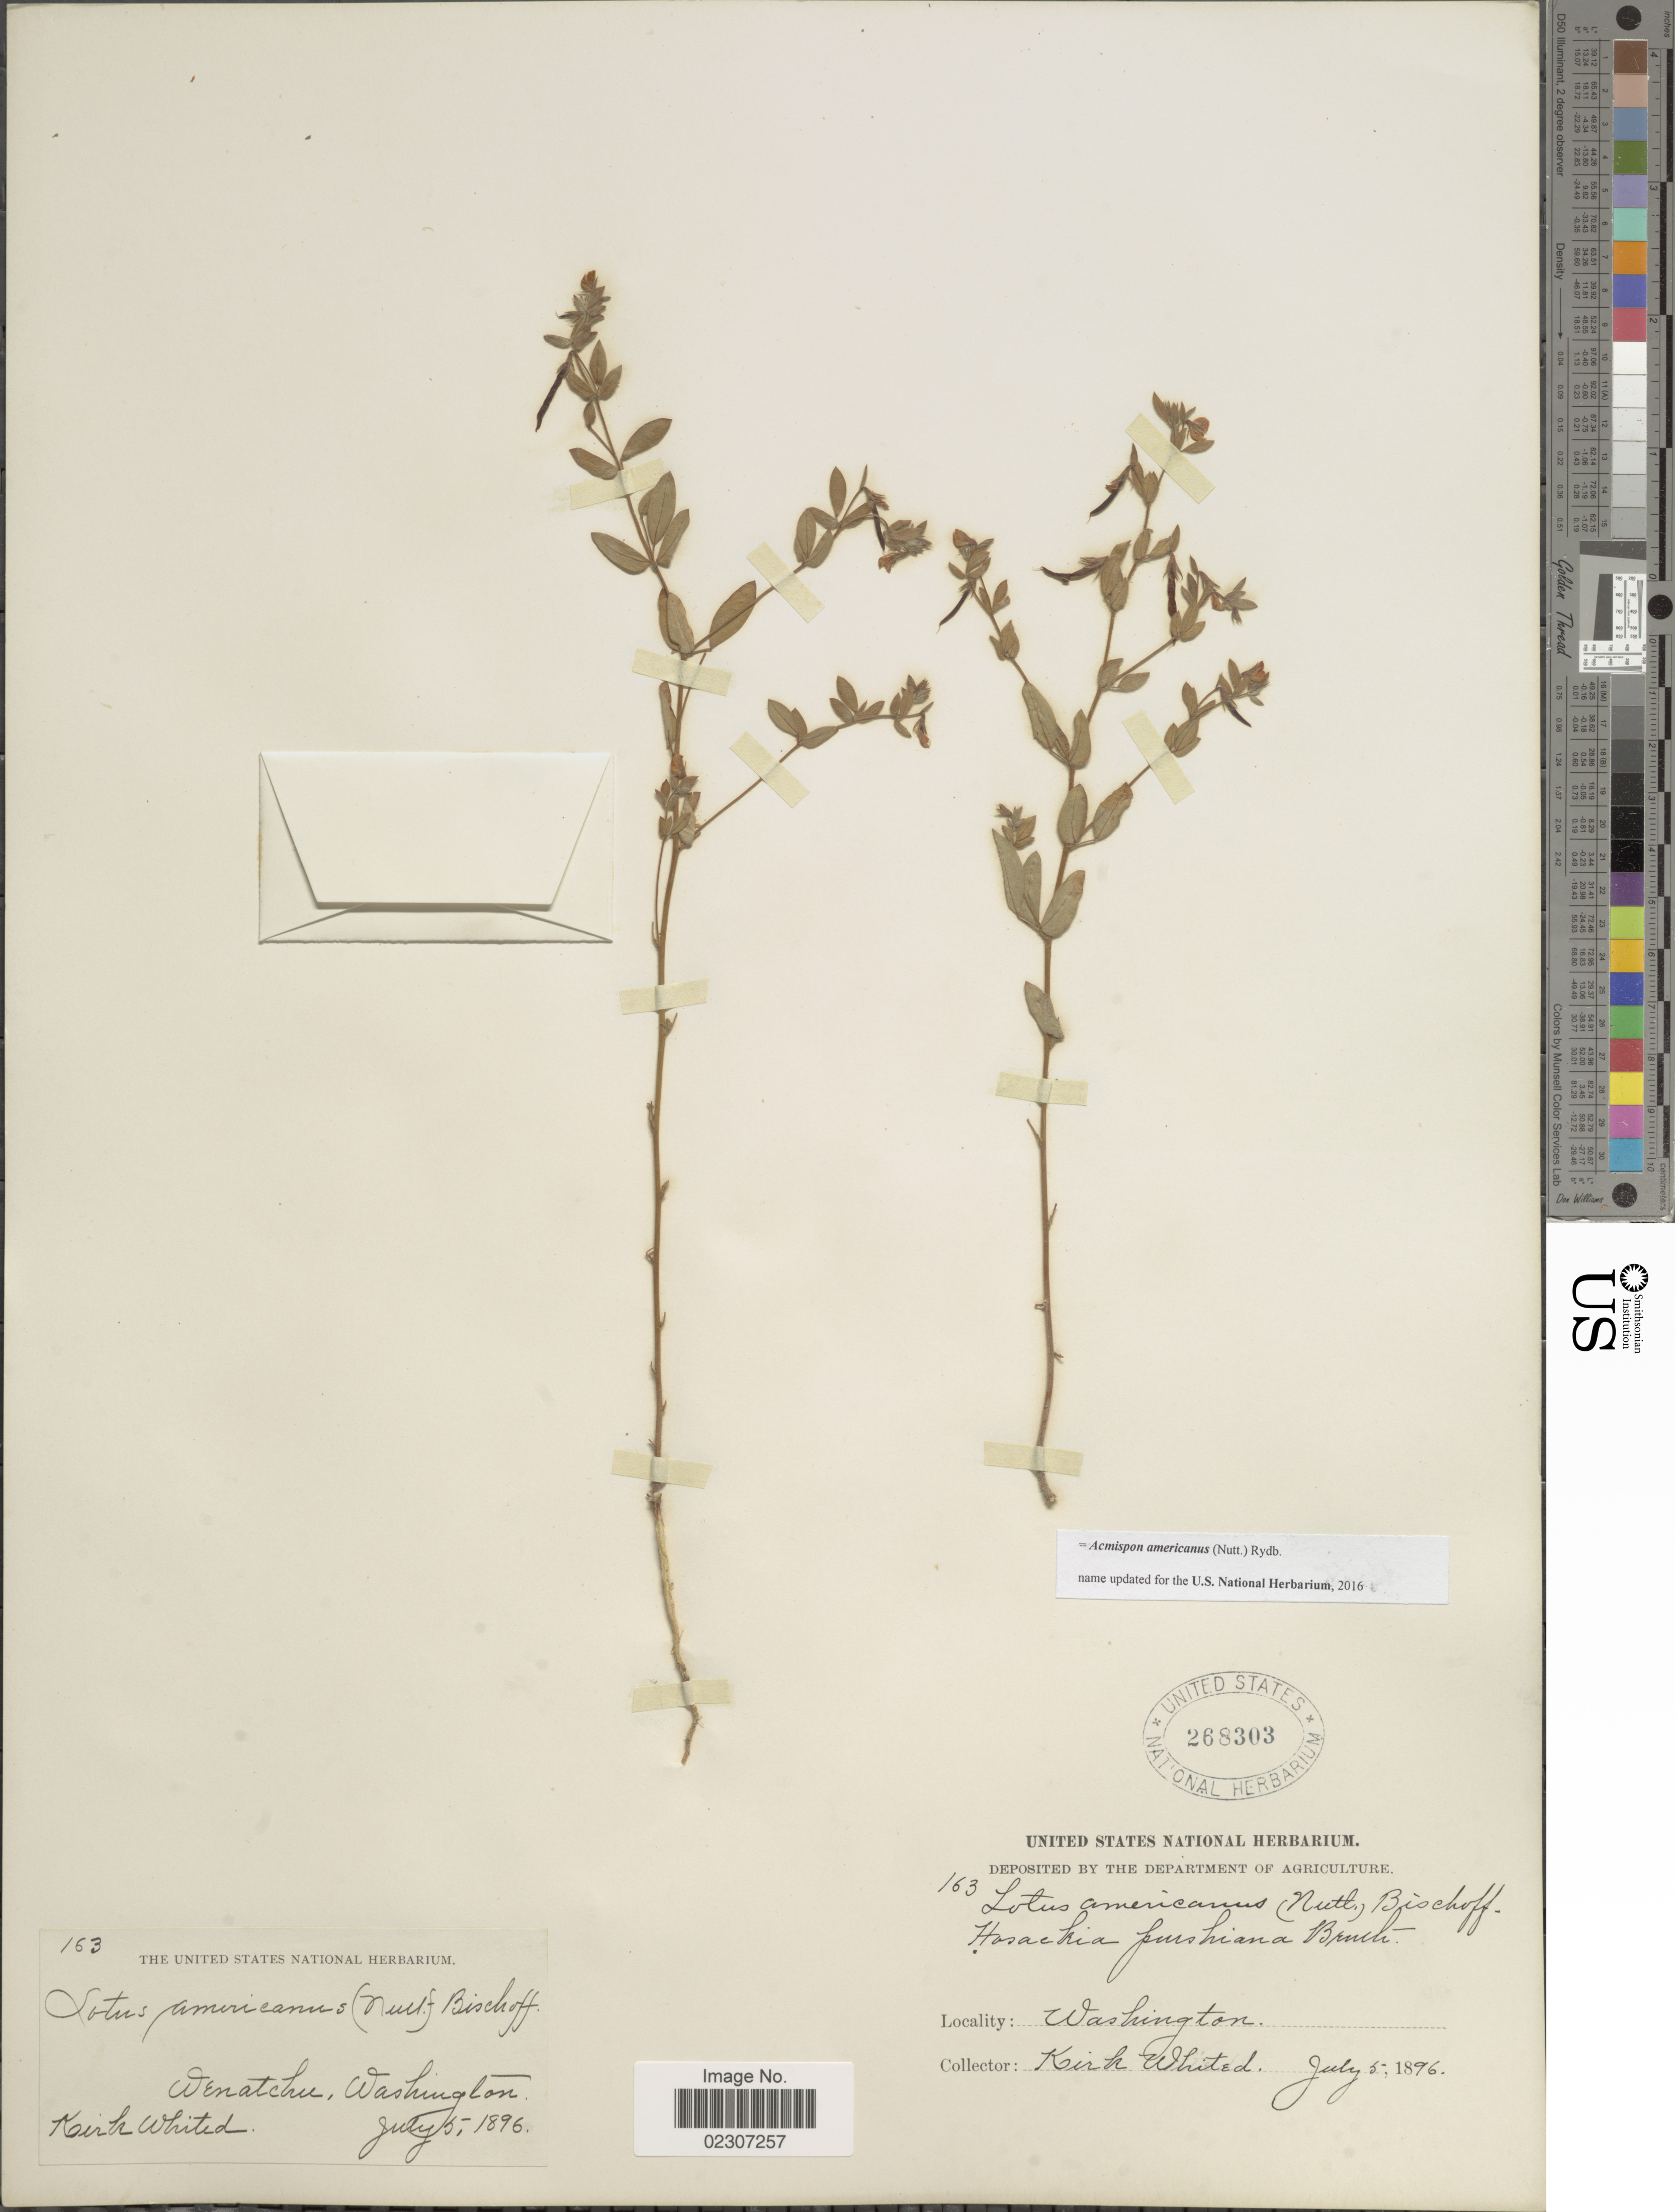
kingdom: Plantae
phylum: Tracheophyta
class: Magnoliopsida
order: Fabales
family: Fabaceae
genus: Acmispon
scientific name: Acmispon americanus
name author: (Nutt.) Rydb.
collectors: K. Whited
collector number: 153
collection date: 1896-07-05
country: United States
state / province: Washington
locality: Washington, Wenatchu, Washington.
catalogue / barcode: US 268303